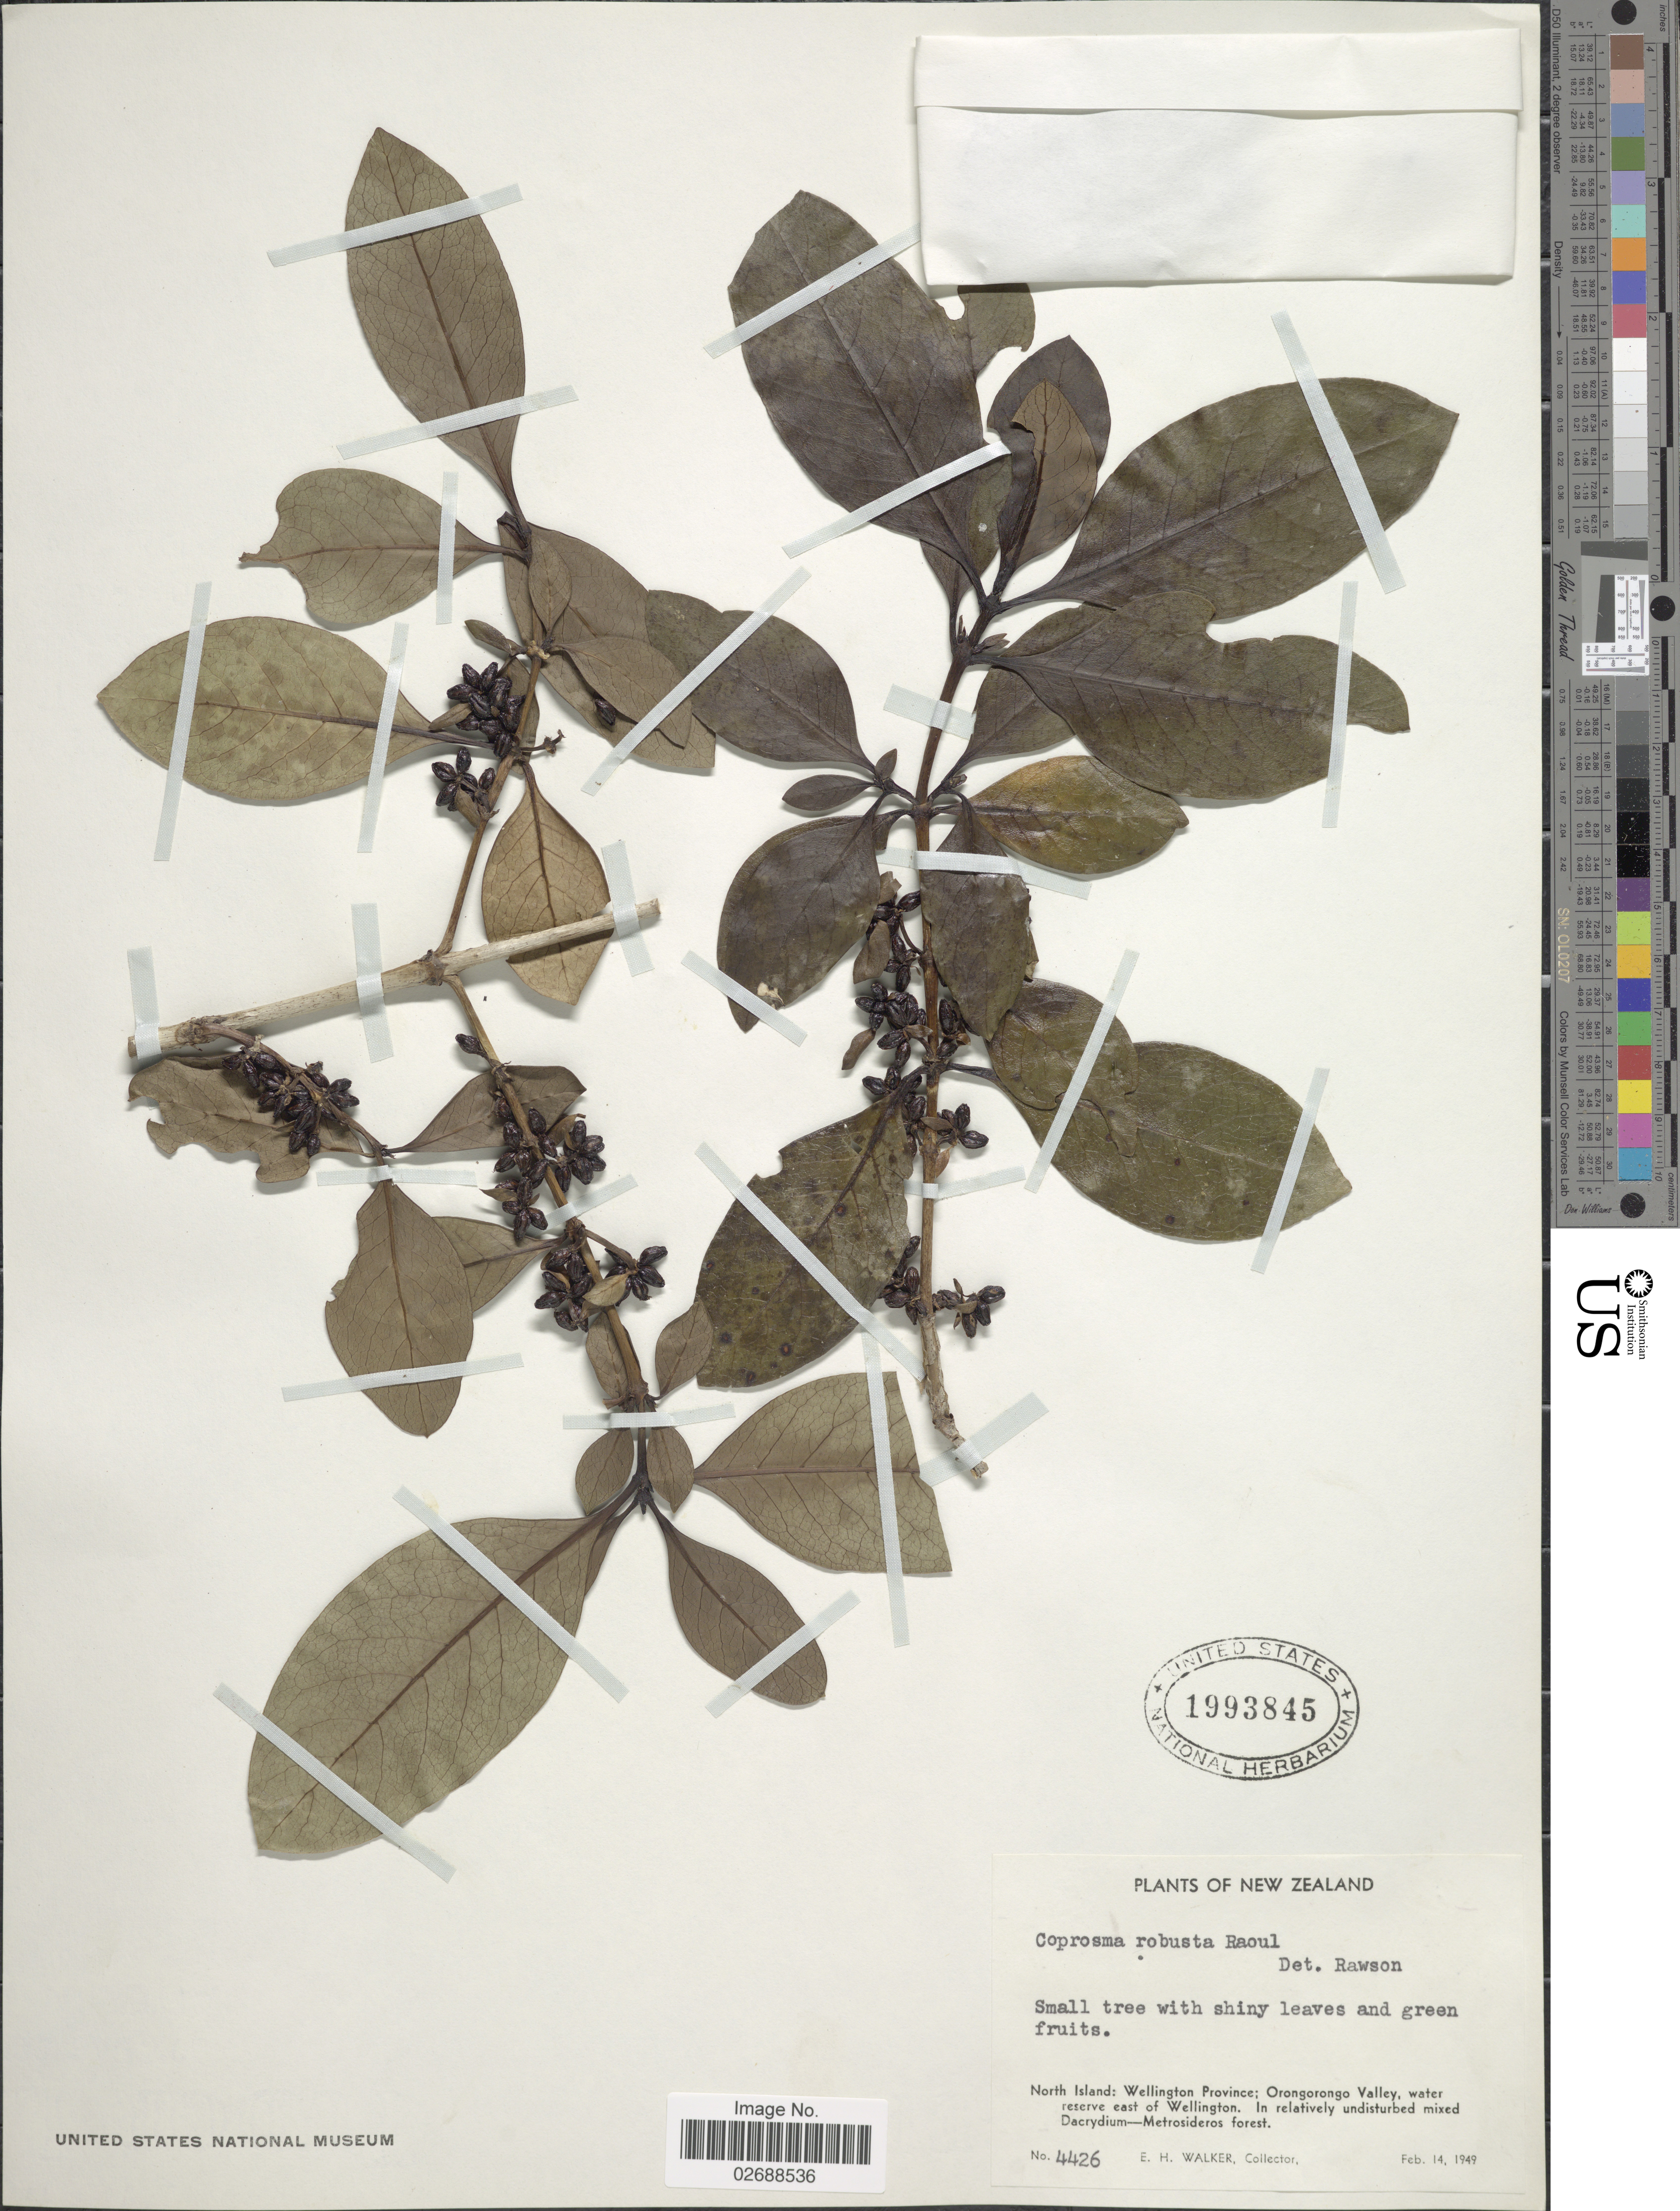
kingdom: Plantae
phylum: Tracheophyta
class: Magnoliopsida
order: Gentianales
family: Rubiaceae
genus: Coprosma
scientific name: Coprosma robusta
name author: Raoul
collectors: E. H. Walker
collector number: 4426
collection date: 1949-02-14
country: New Zealand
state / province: Wellington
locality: North Island; Orongorongo Valley, water reserve east of Wellington.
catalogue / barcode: US 1993845